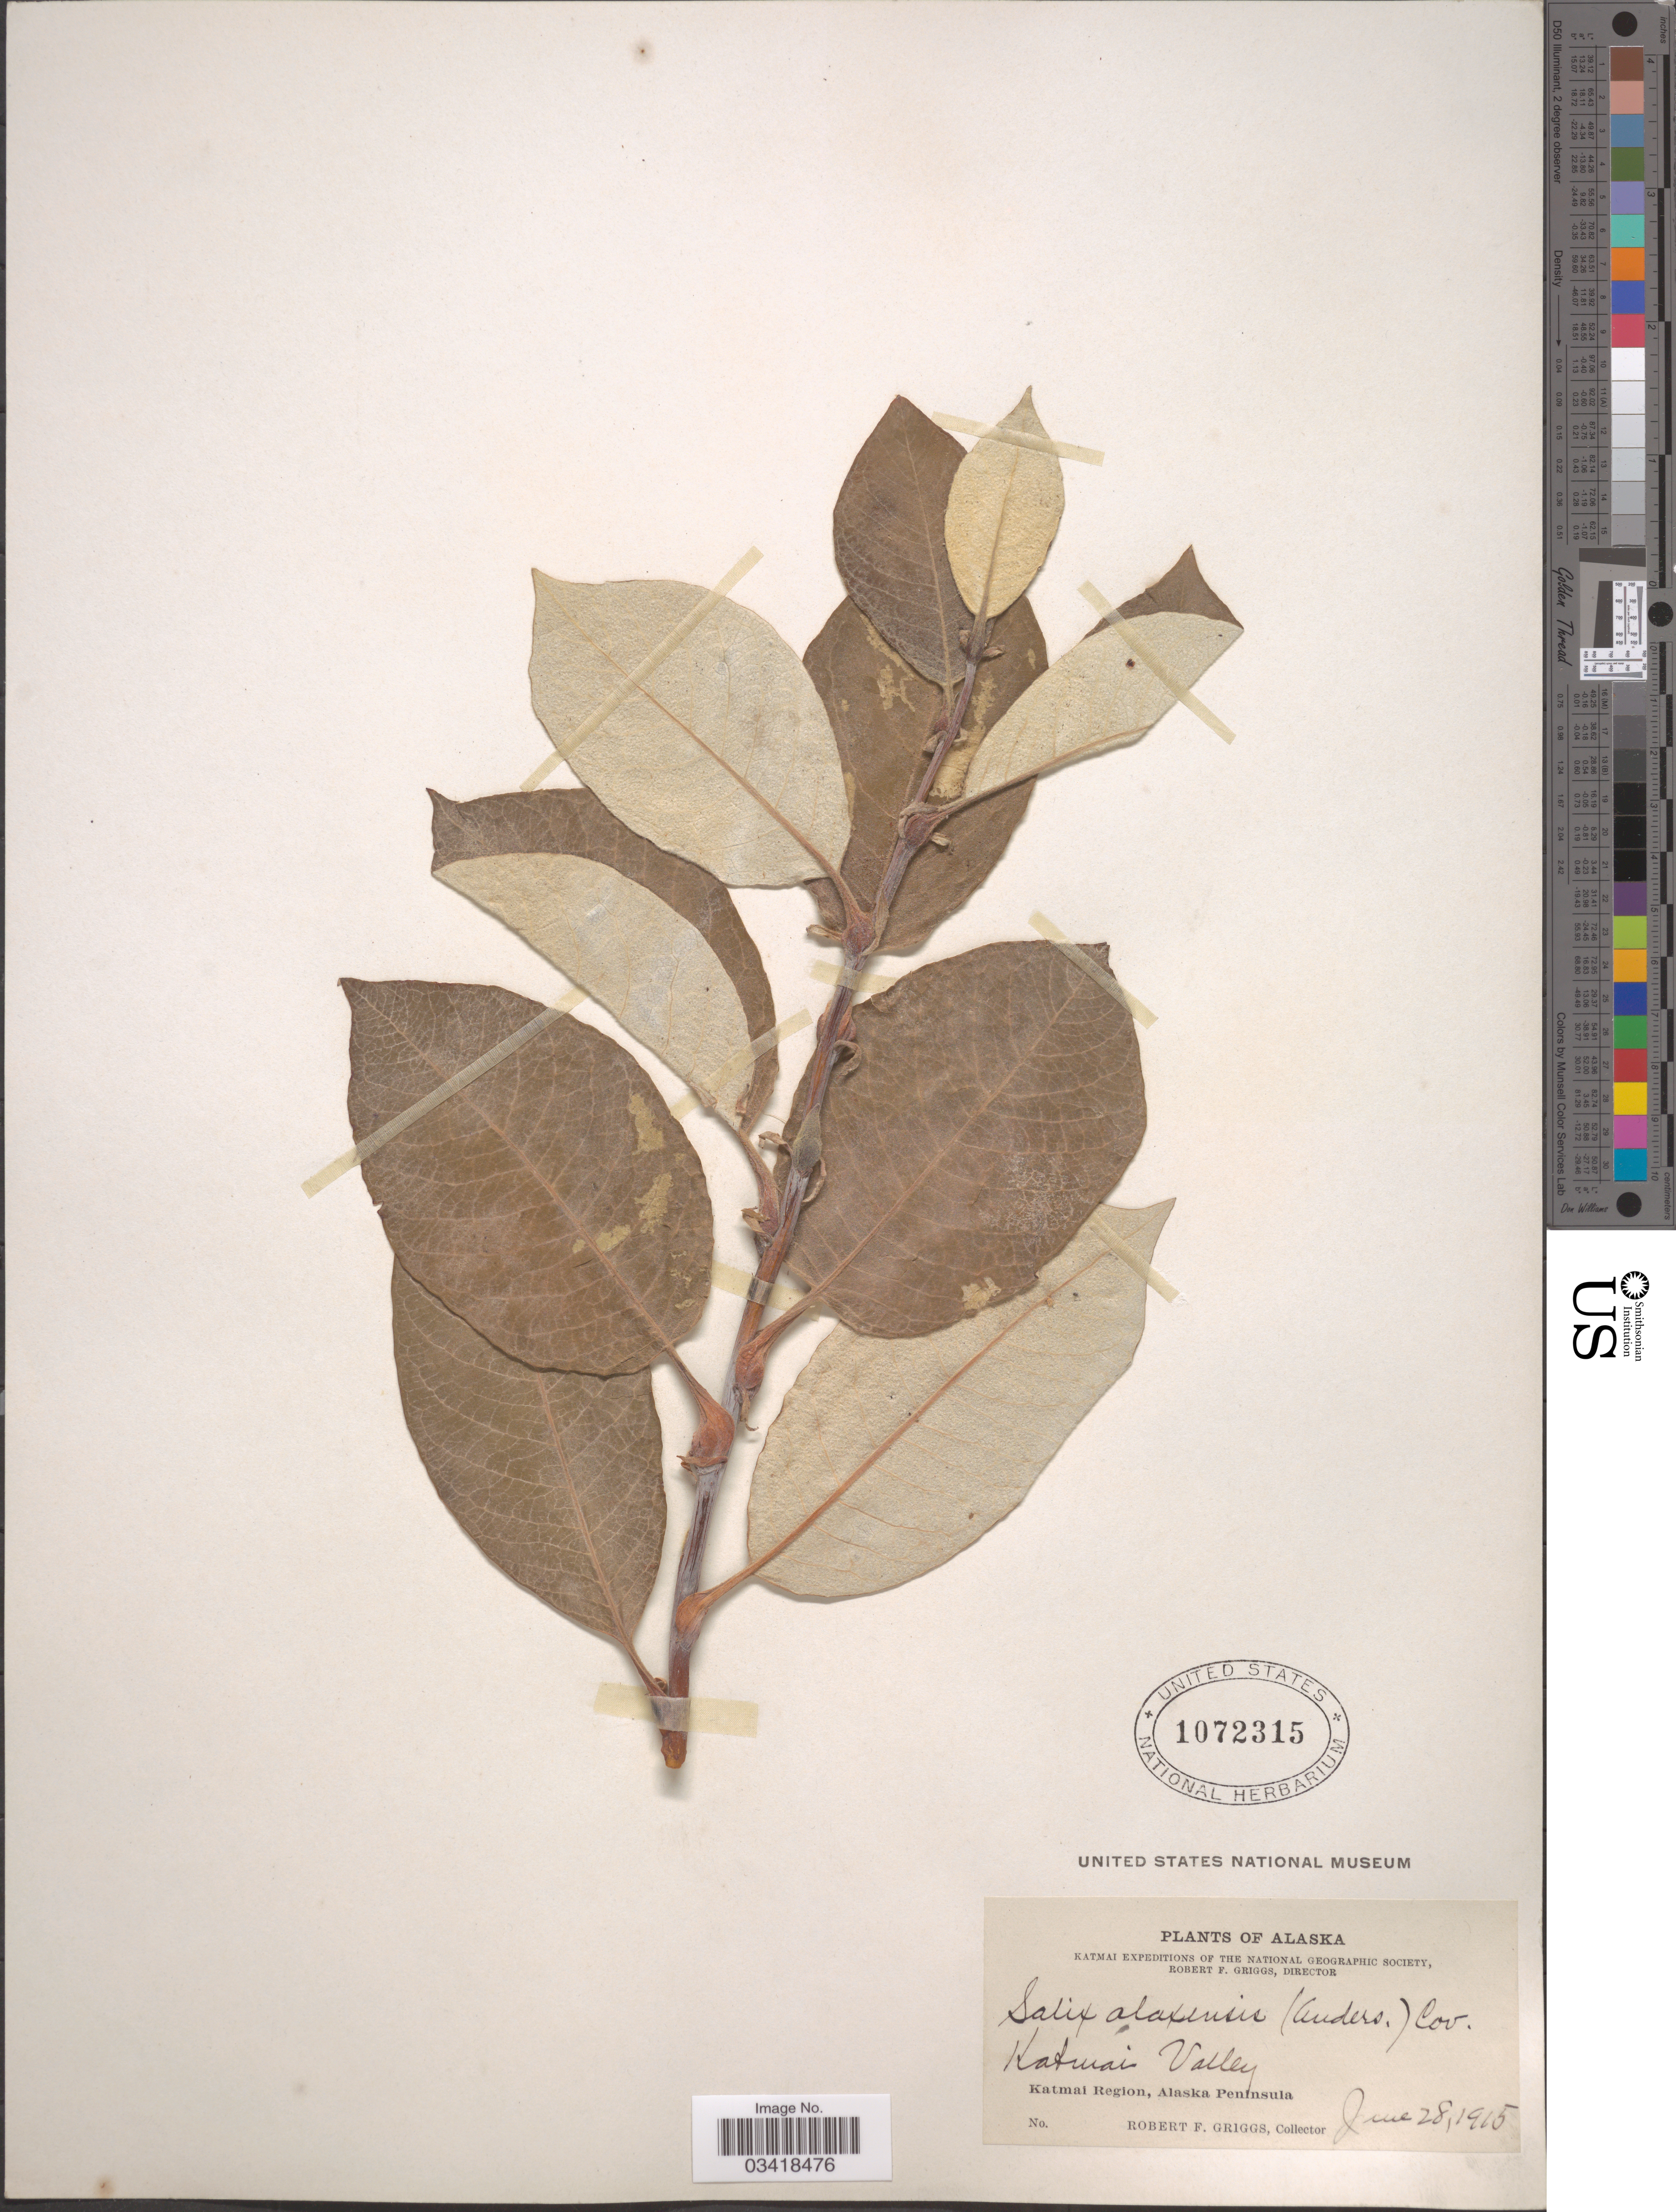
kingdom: Plantae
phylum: Tracheophyta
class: Magnoliopsida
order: Malpighiales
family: Salicaceae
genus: Salix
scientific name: Salix alaxensis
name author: (Andersson) Coville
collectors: R. F. Griggs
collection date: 1915-06-28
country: United States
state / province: Alaska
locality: Katmai Valley. Katmai Region, Alaska Peninsula.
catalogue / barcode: US 1072315